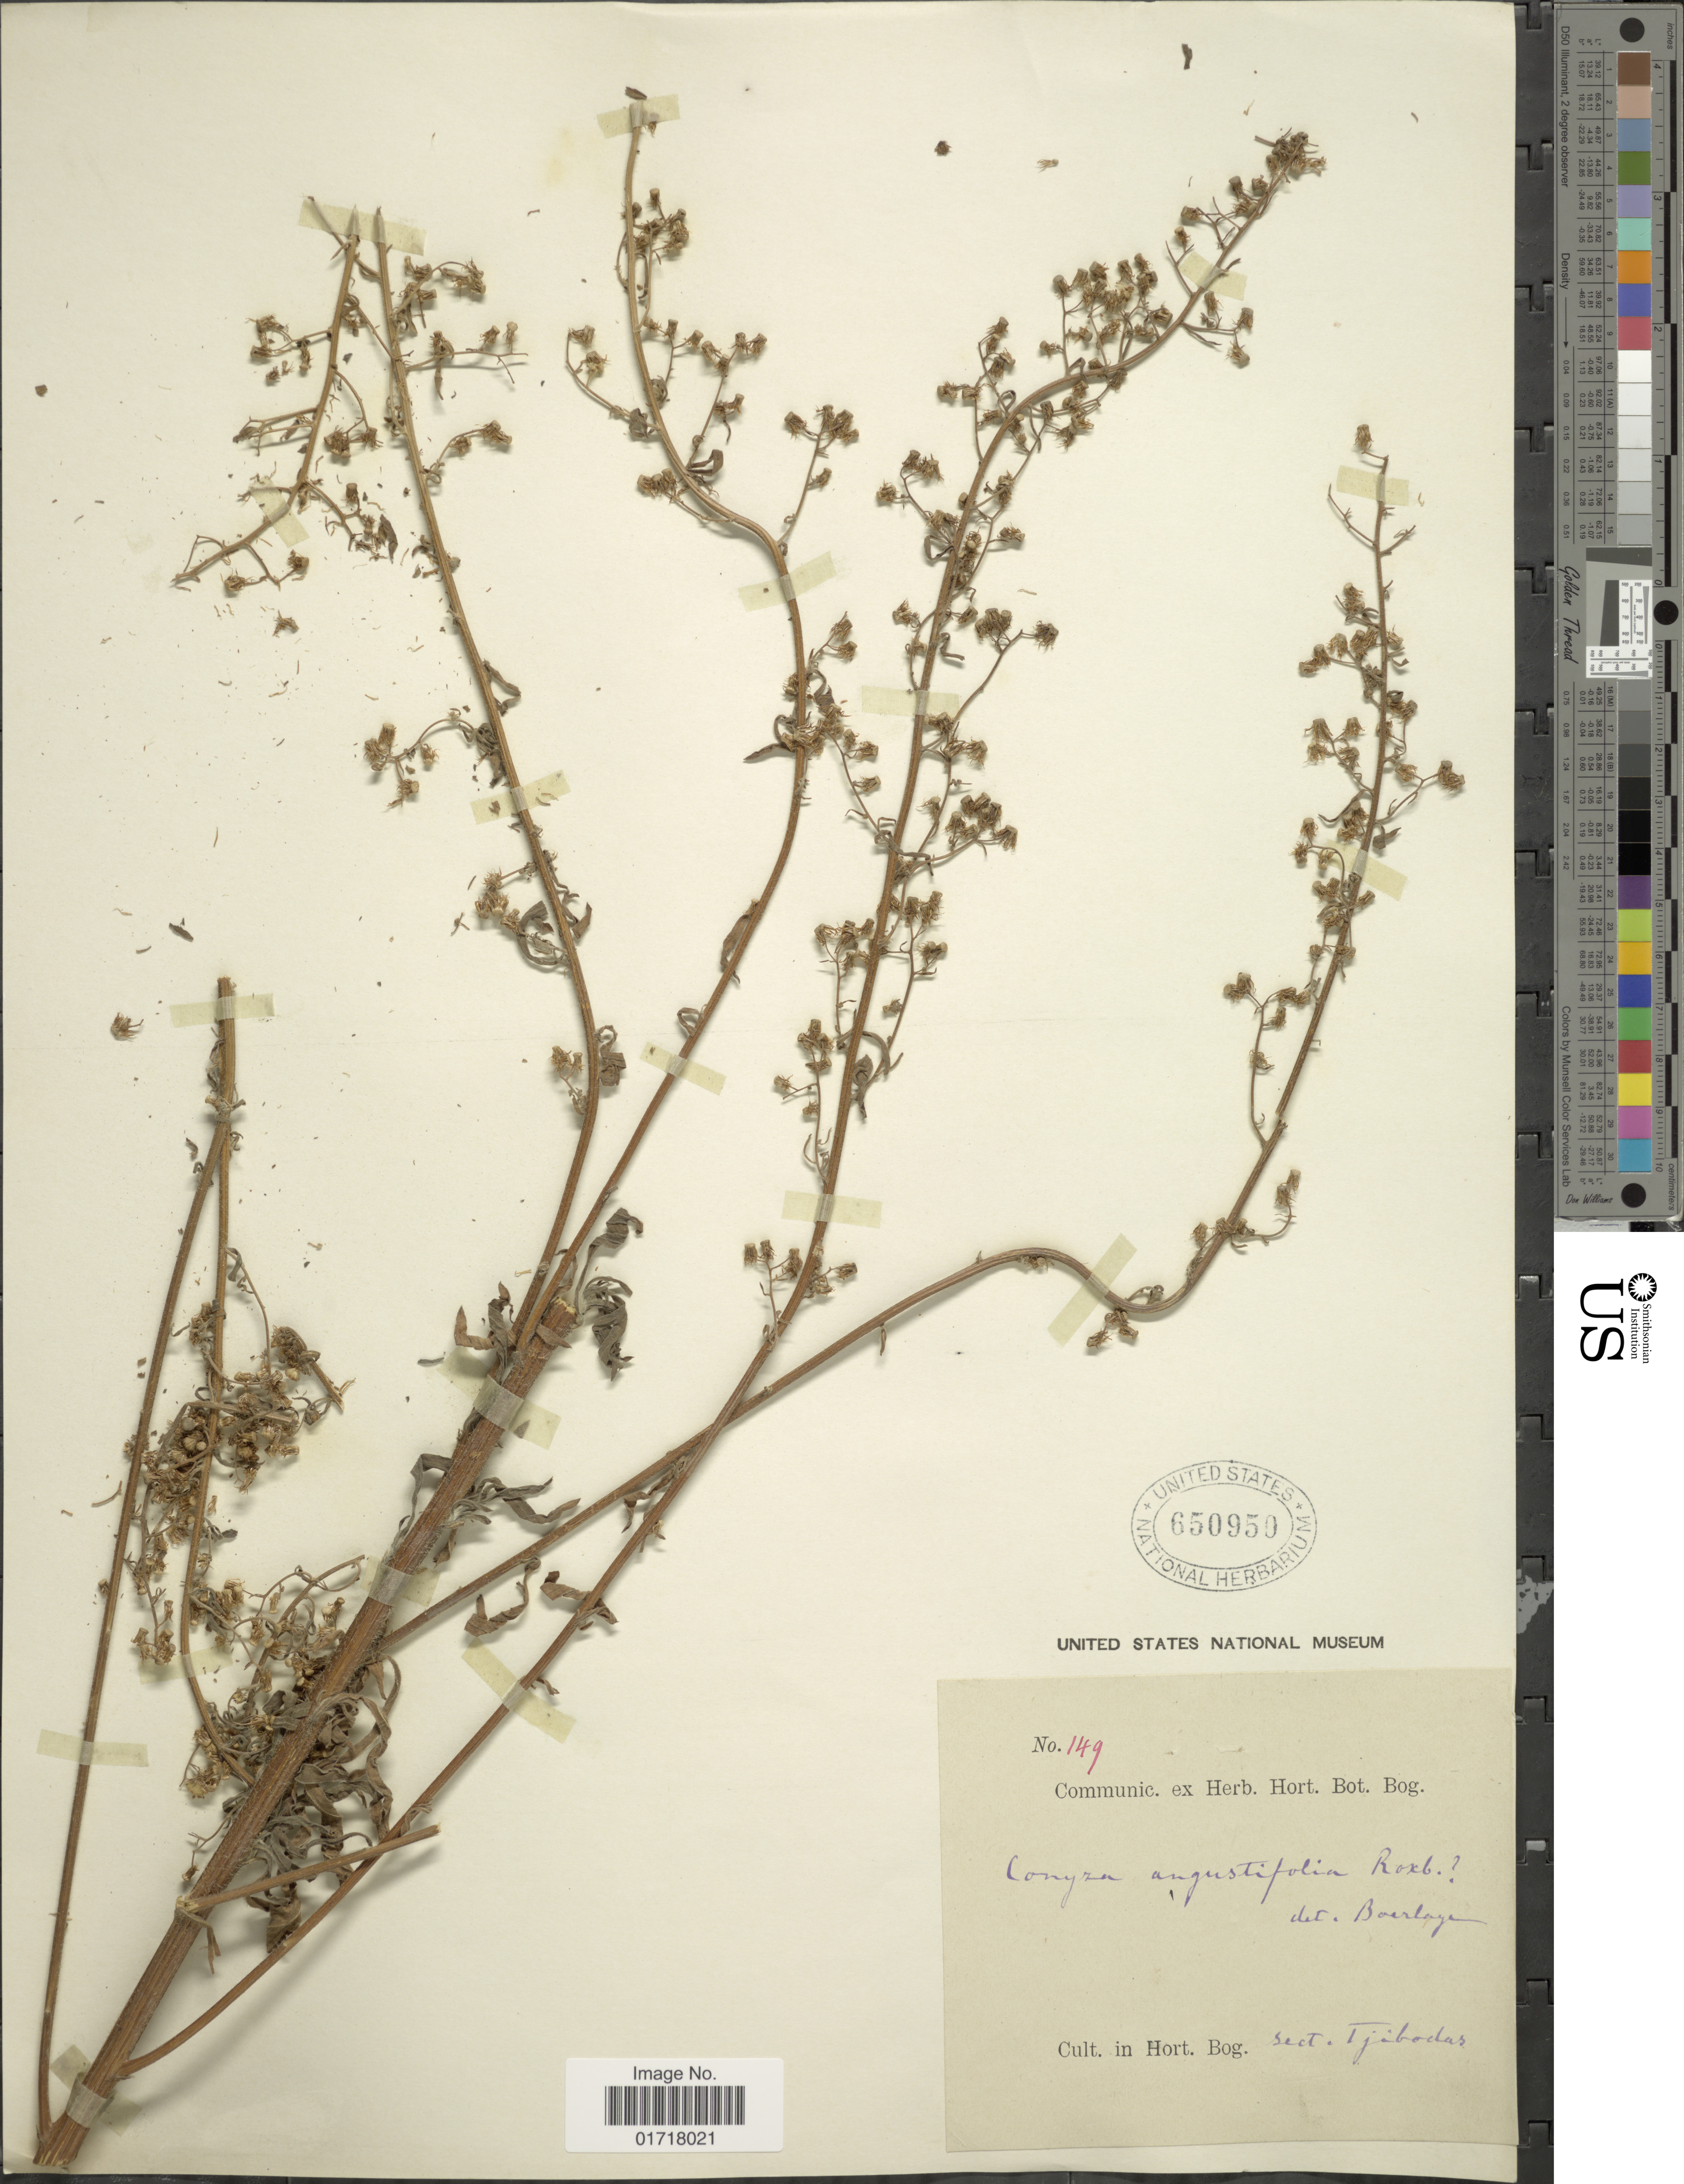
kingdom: Plantae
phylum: Tracheophyta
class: Magnoliopsida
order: Asterales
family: Asteraceae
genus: Pluchea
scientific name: Pluchea odorata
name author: (L.) Cass.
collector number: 149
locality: Hort. Bog. Sect. Tjibodas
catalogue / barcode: US 650950